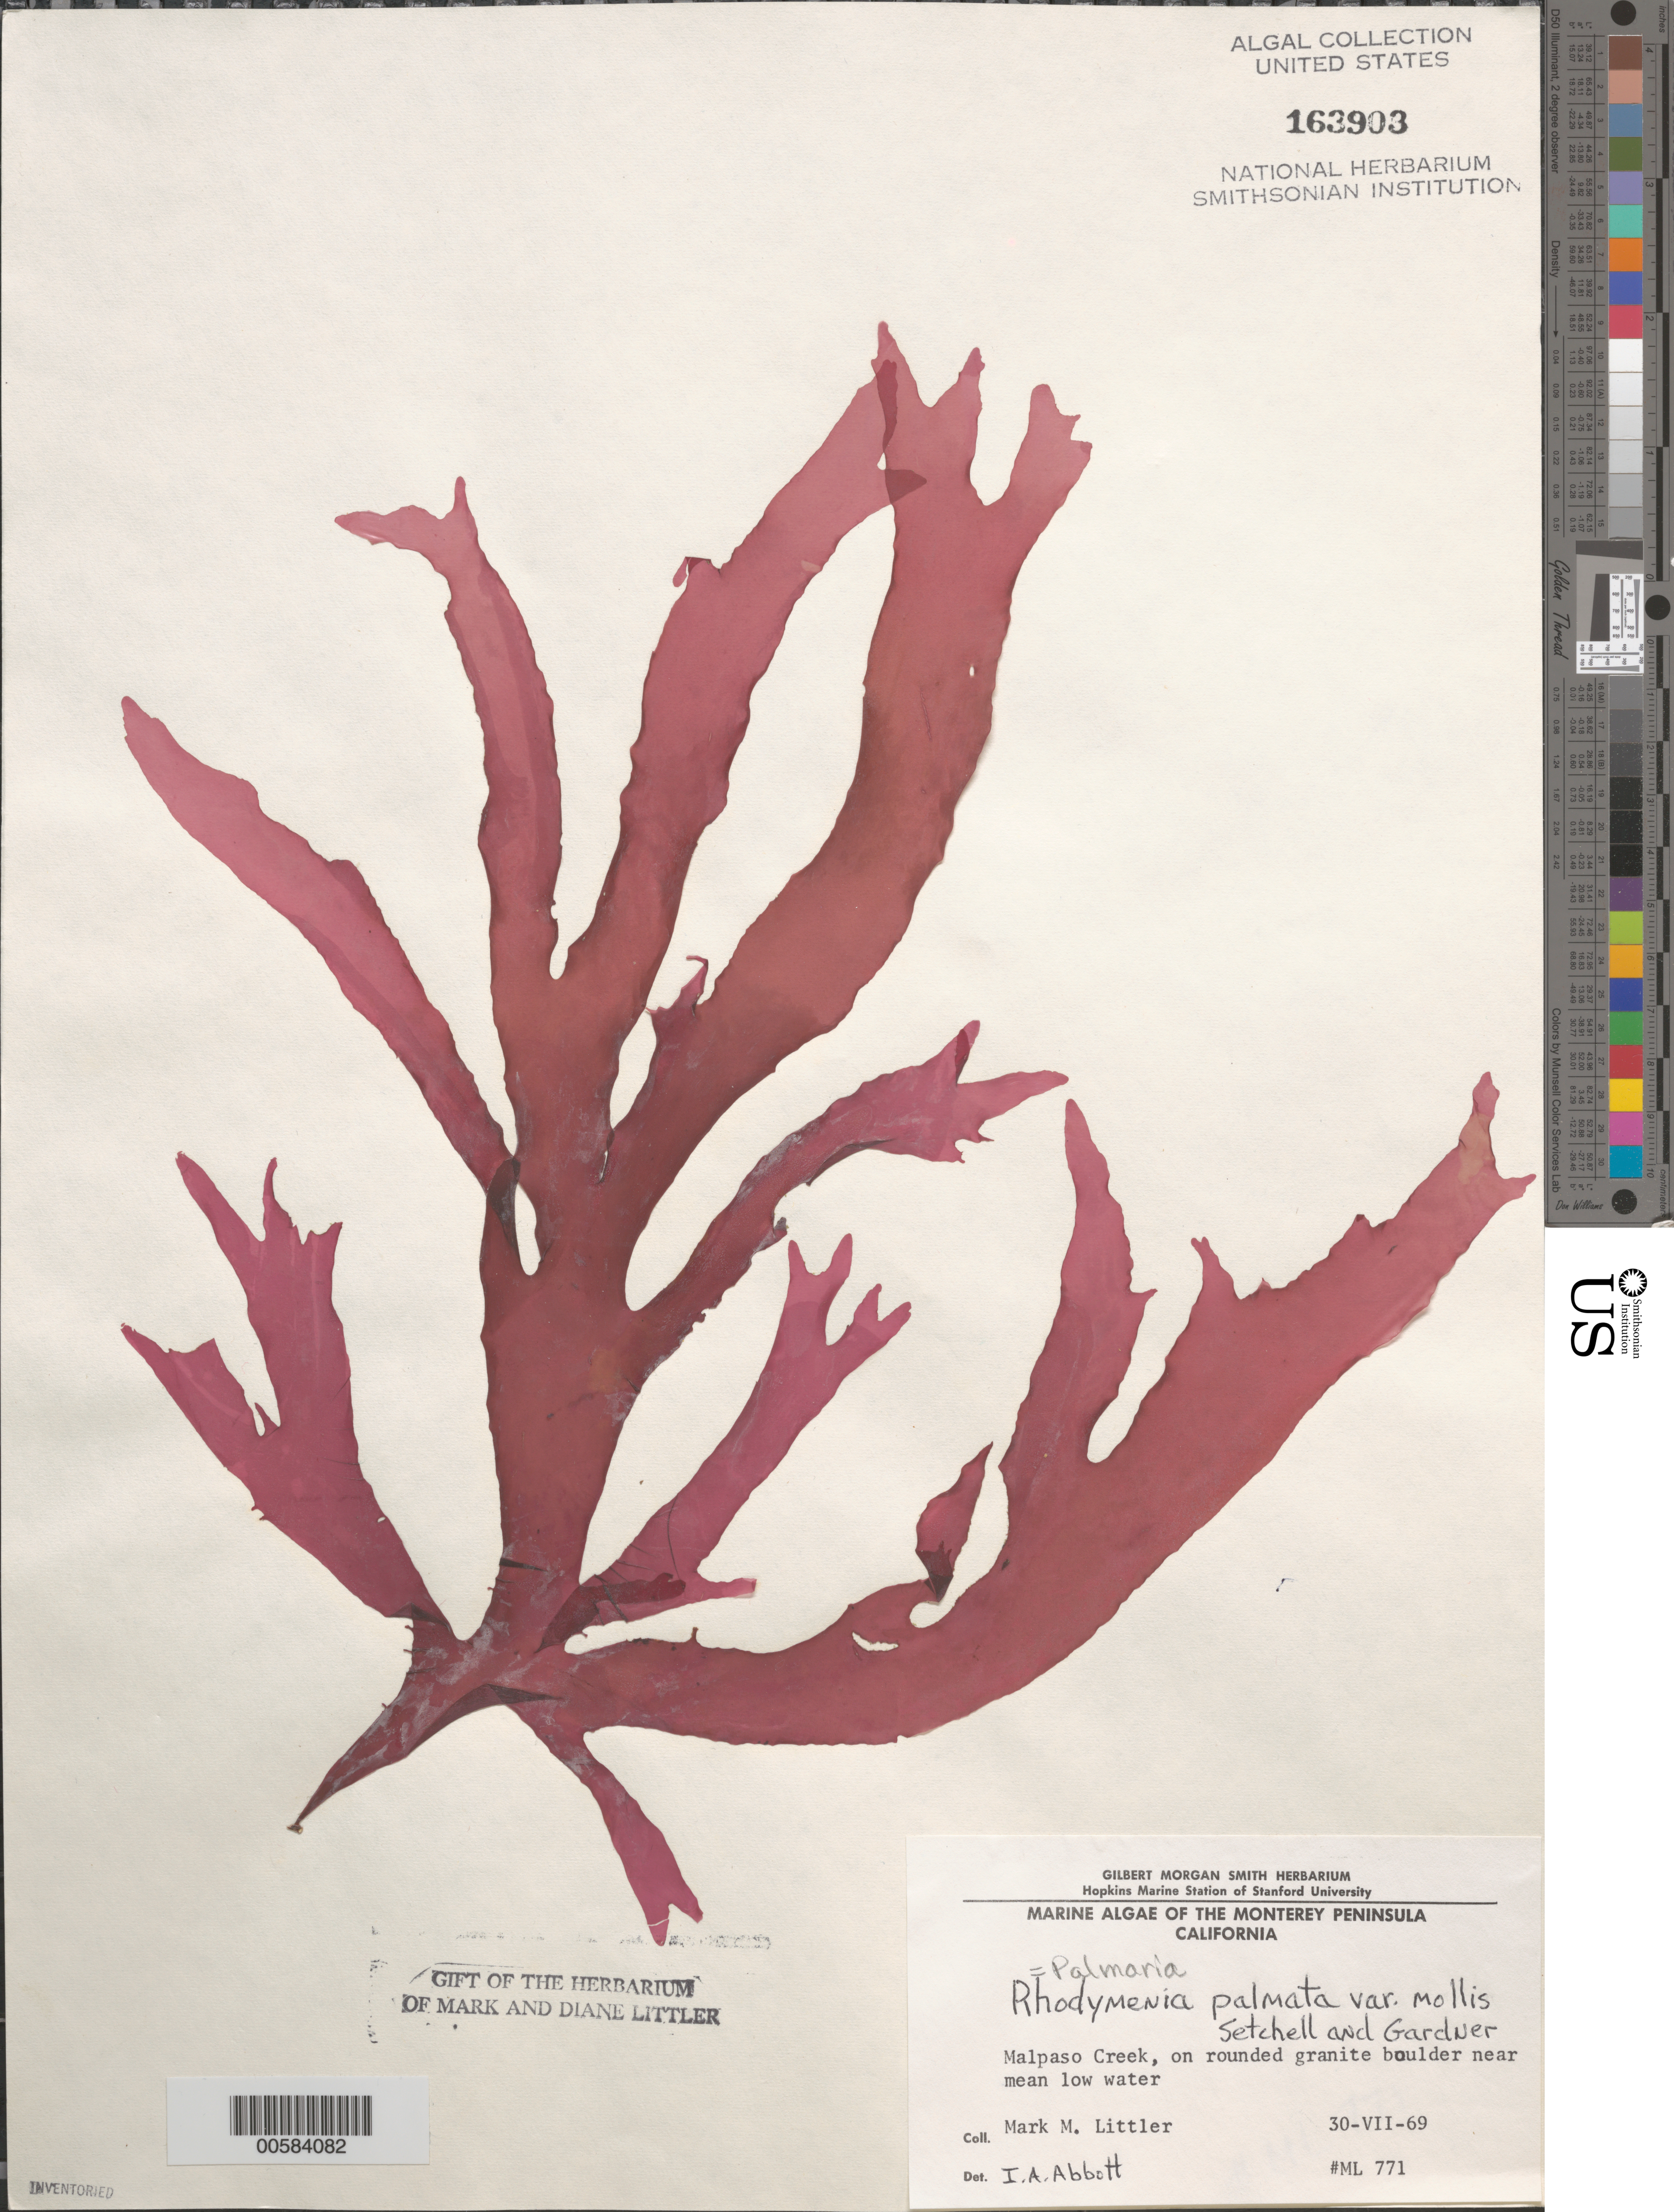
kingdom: Plantae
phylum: Rhodophyta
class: Florideophyceae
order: Palmariales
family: Palmariaceae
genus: Palmaria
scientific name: Palmaria palmata var. mollis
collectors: M. M. Littler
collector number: ML 771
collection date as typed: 30 Jul 1969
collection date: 1969-07-30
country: United States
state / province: California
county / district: Monterey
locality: Malpaso Creek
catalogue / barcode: US 163903